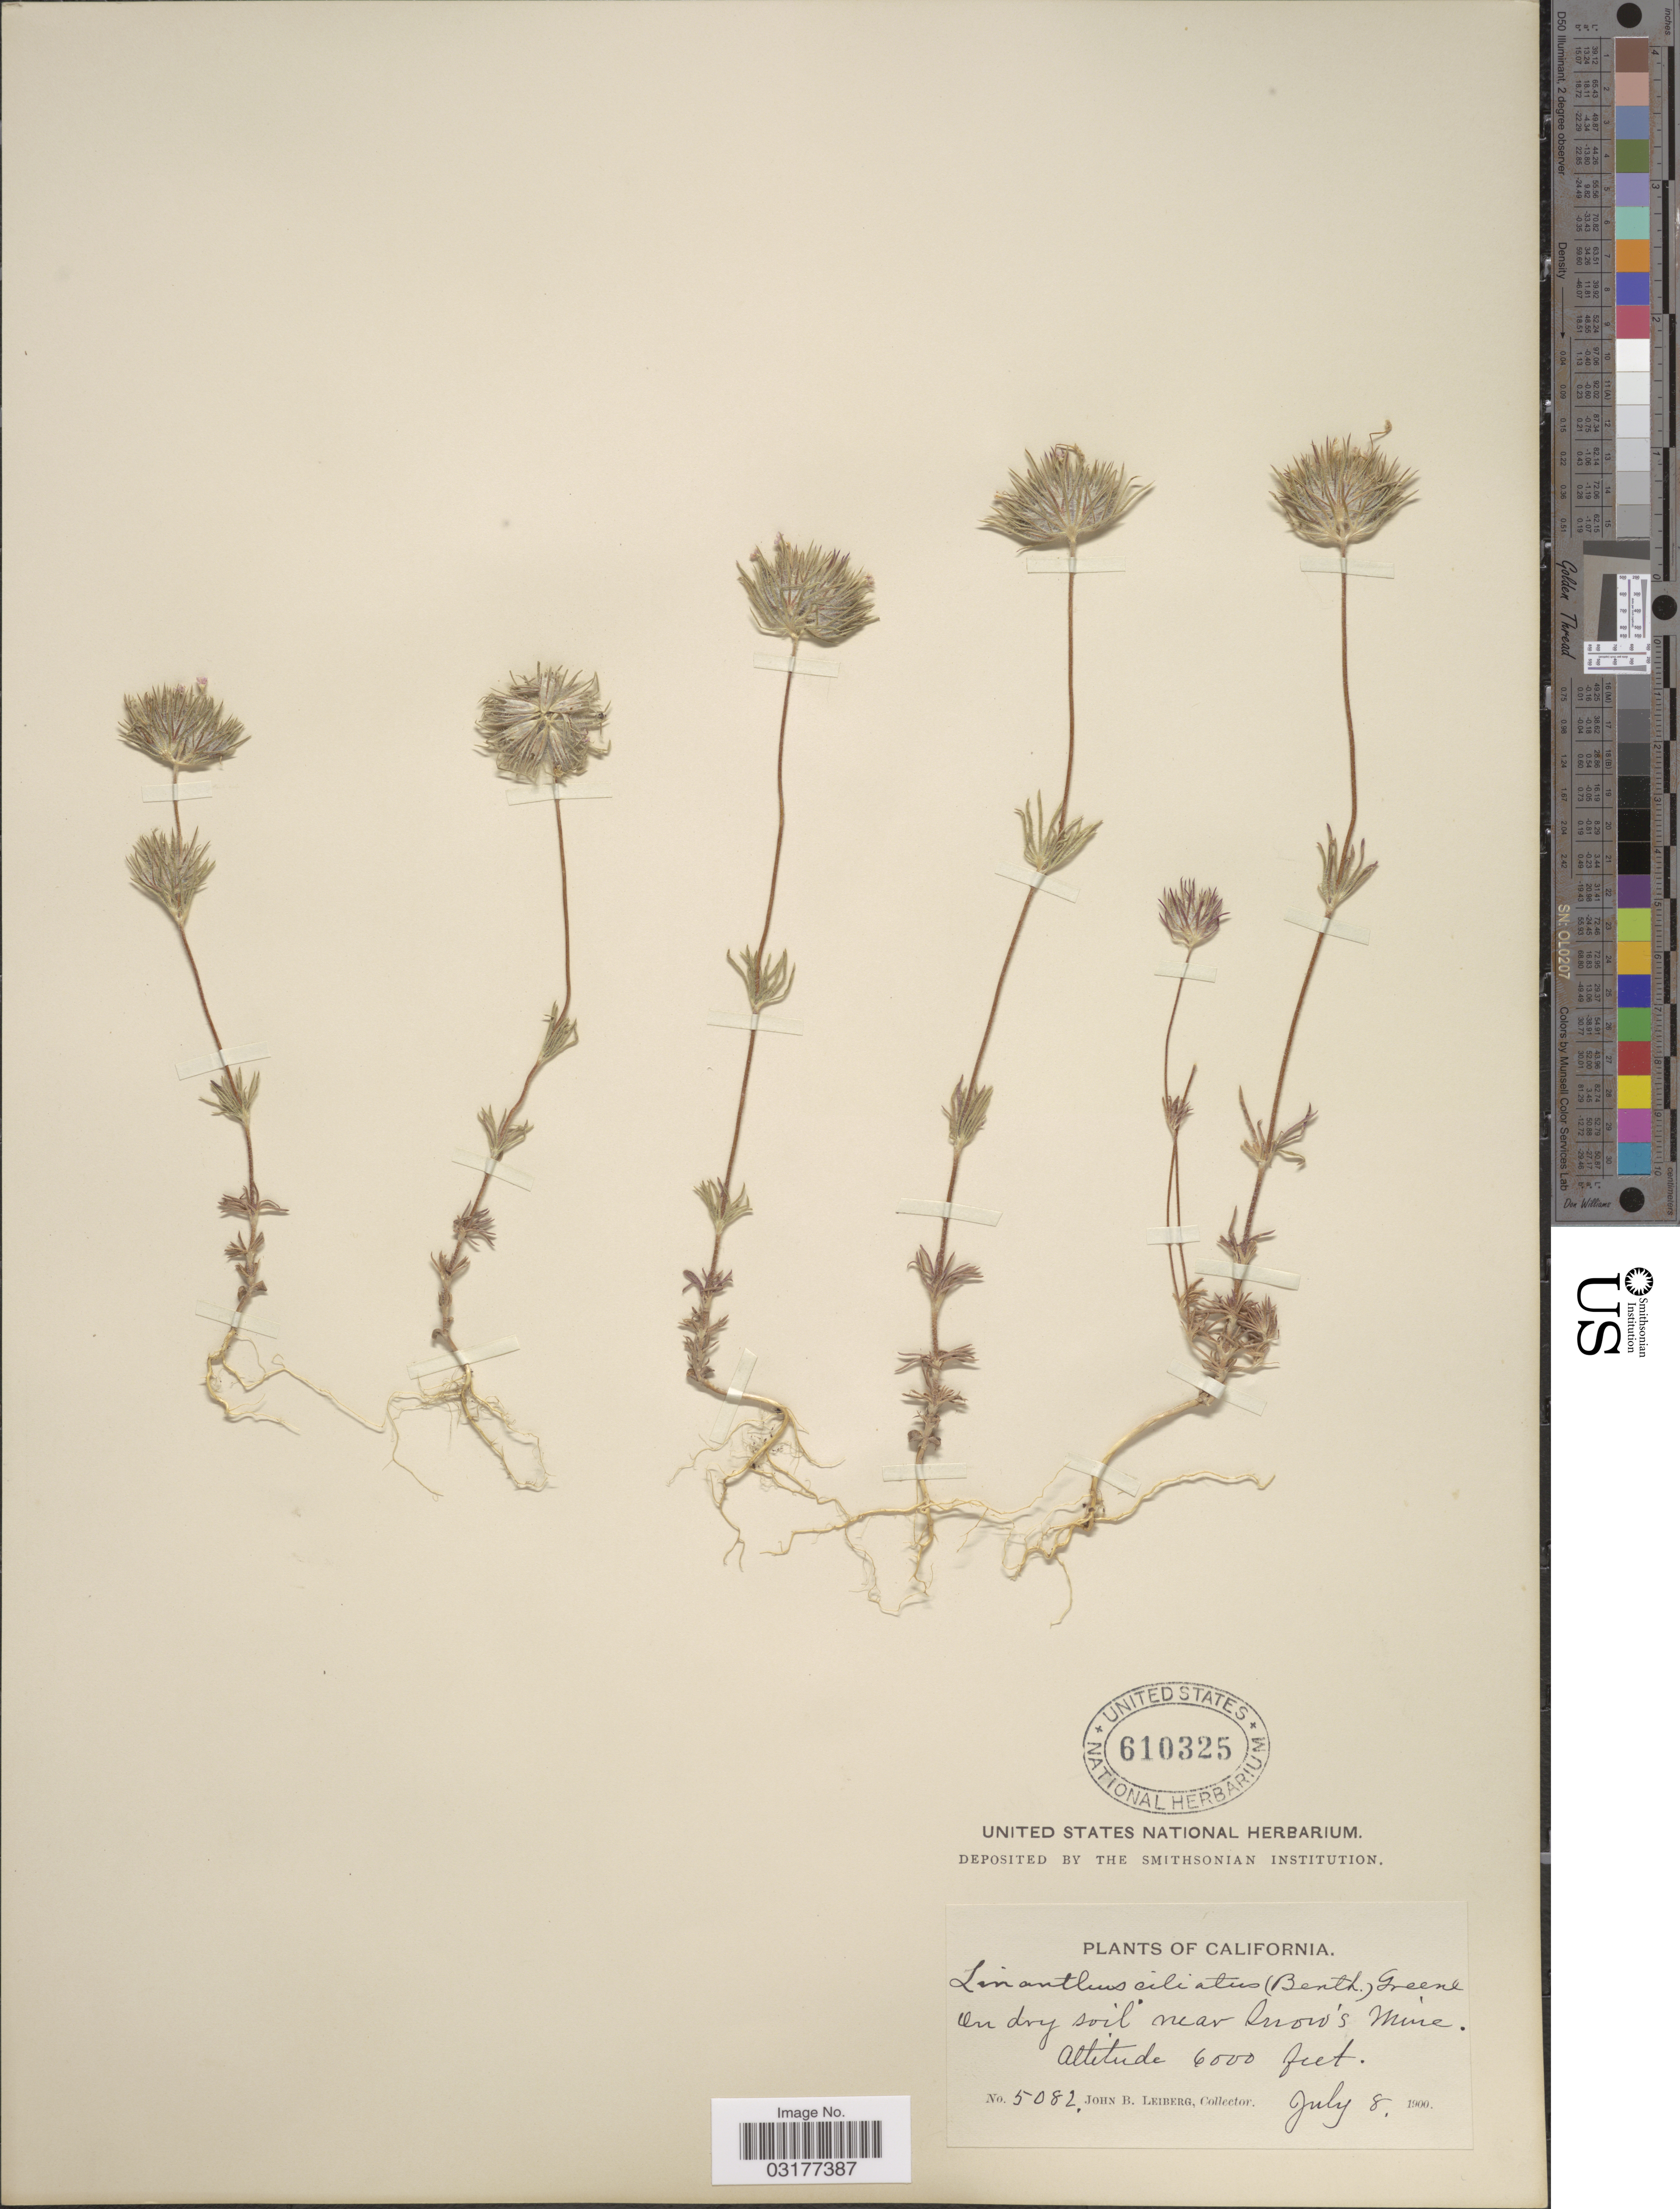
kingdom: Plantae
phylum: Tracheophyta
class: Magnoliopsida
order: Ericales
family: Polemoniaceae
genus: Leptosiphon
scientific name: Leptosiphon ciliatus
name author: (Benth.) Jeps.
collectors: J. B. Leiberg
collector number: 5082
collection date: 1900-07-08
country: United States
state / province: California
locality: Near Snow's Mine.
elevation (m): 1829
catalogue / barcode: US 610325